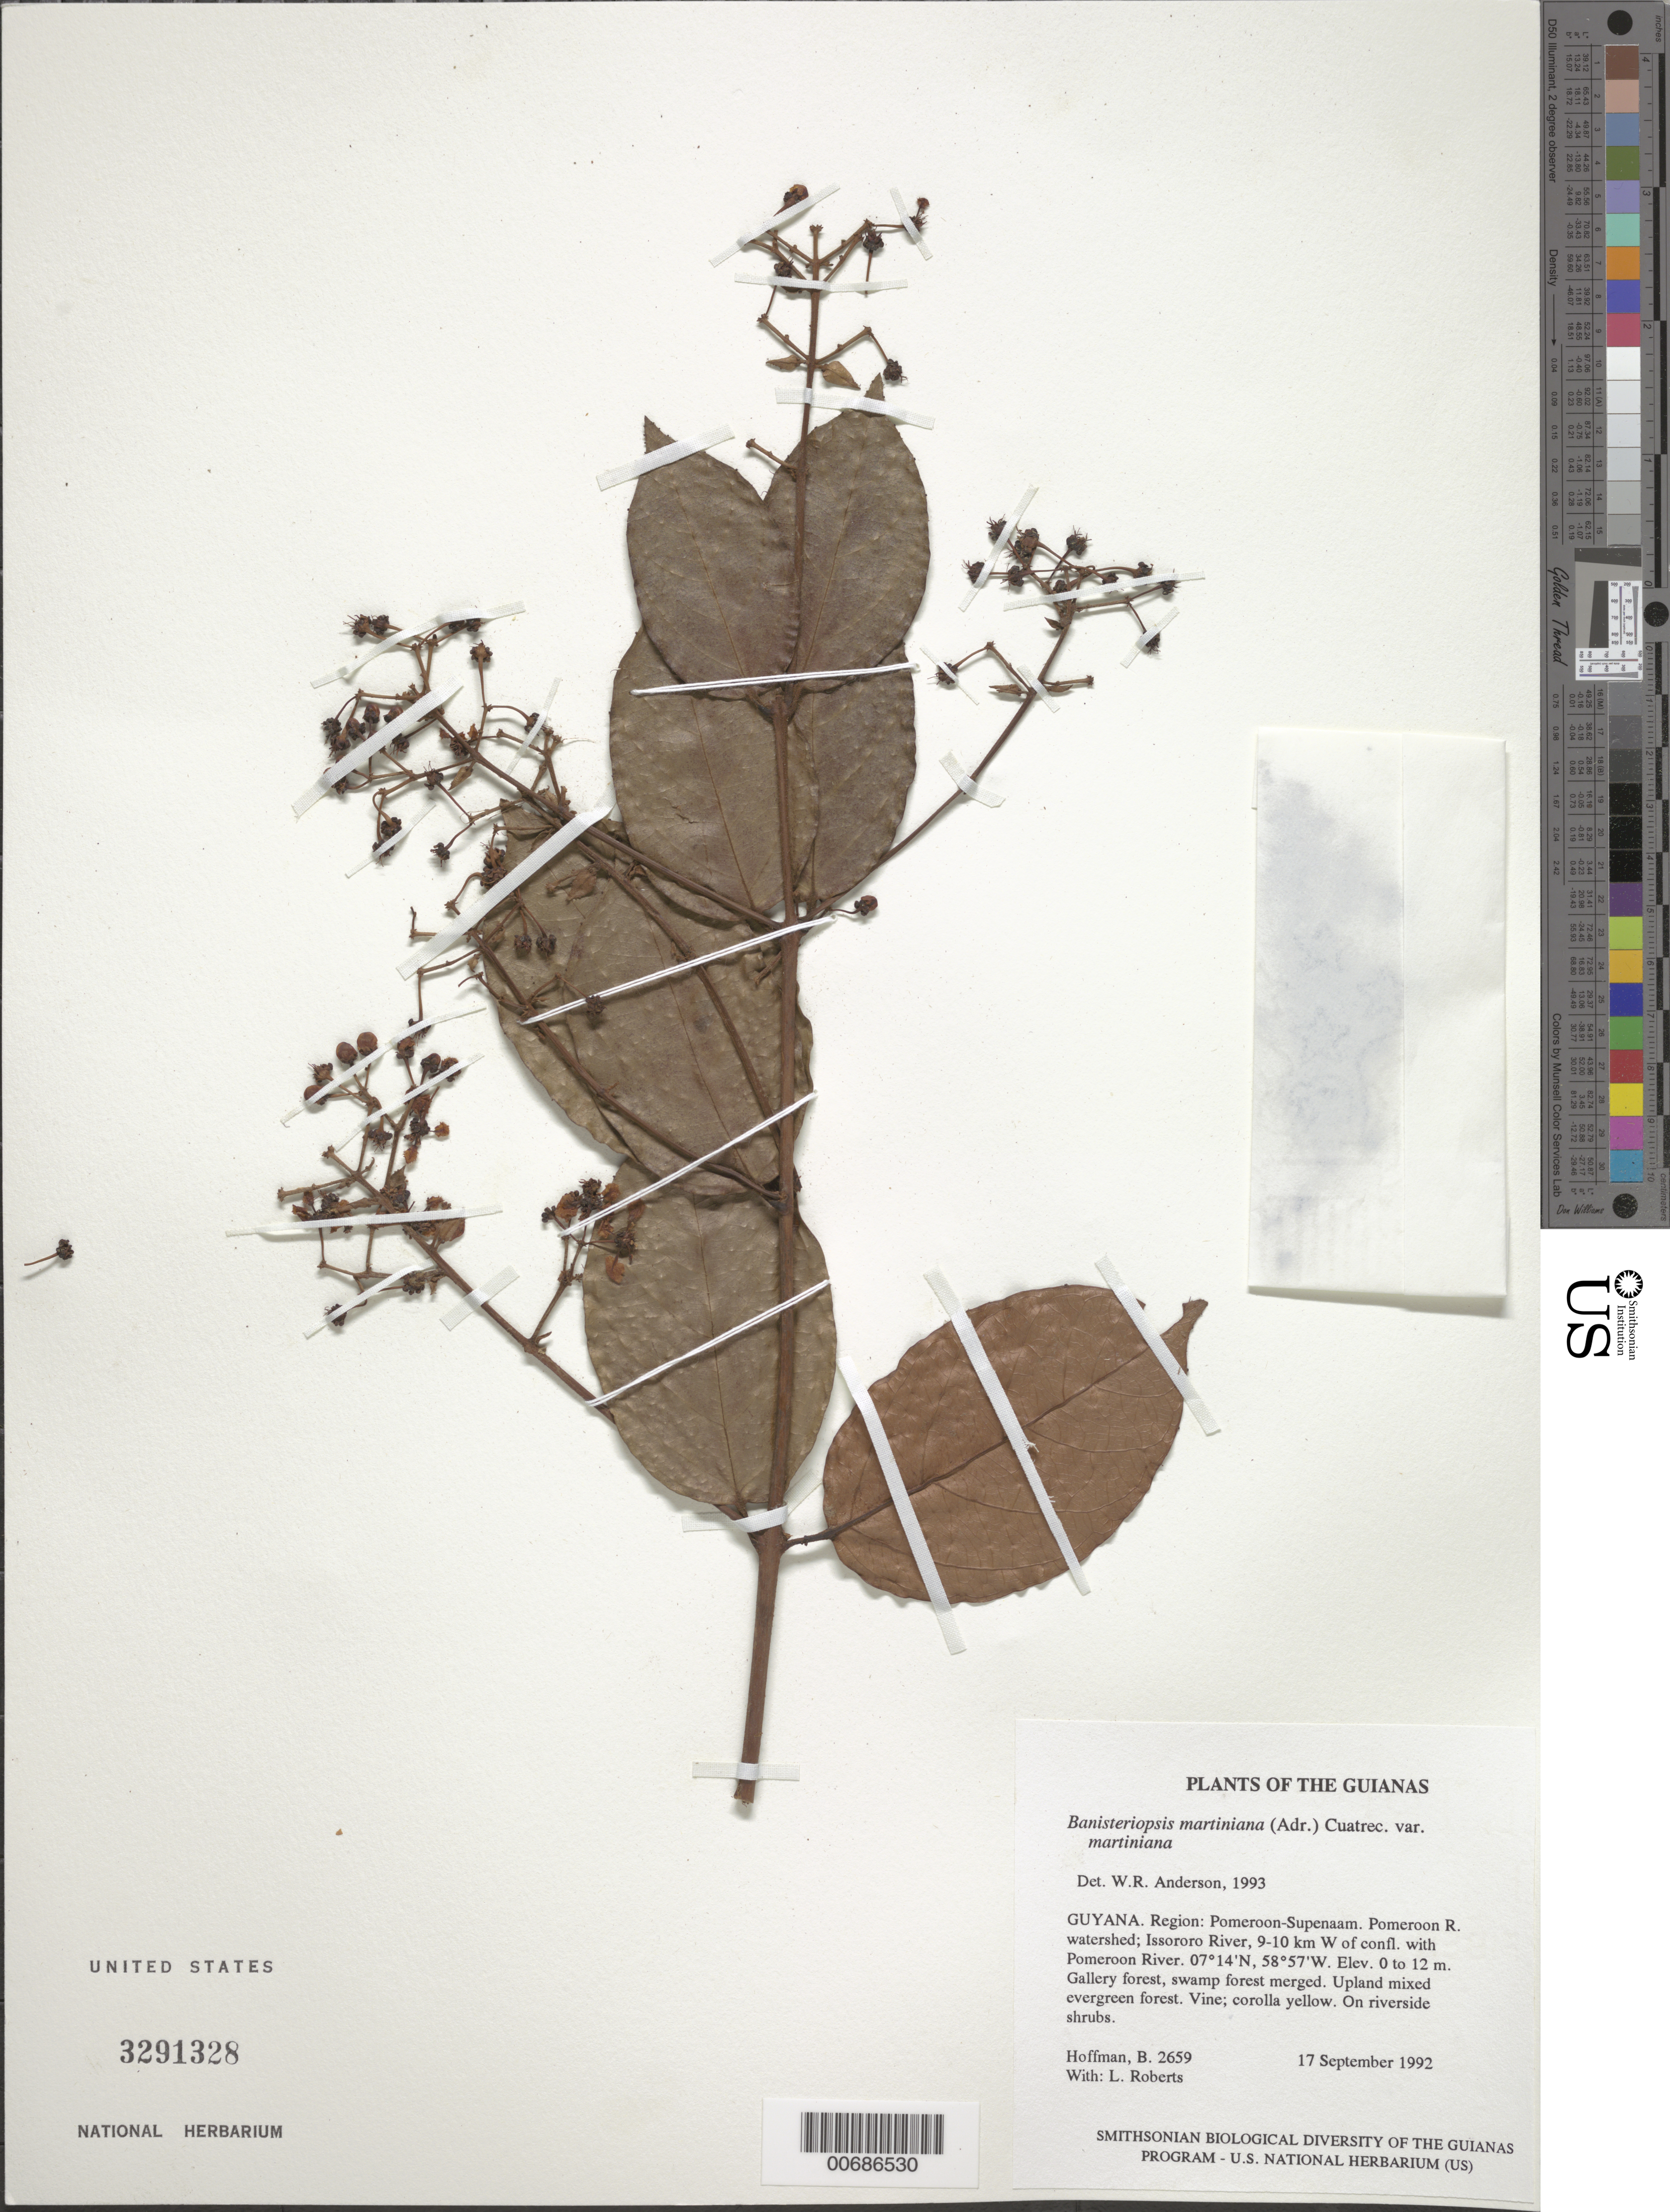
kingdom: Plantae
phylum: Tracheophyta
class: Magnoliopsida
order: Malpighiales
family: Malpighiaceae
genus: Banisteriopsis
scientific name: Banisteriopsis martiniana var. martiniana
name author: (A. Juss.) Cuatrec.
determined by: Anderson, W. R., (MICH), University of Michigan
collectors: B. Hoffman & L. Roberts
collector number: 2659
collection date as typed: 17 September 1992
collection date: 1992-09-17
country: Guyana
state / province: Pomeroon-Supenaam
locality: Pomeroon River watershed; Issororo River, 9-10 km W of confluence with Pomeroon River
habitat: Gallery forest, swamp forest merged. Upland mixed evergreen forest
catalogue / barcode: US 3291328